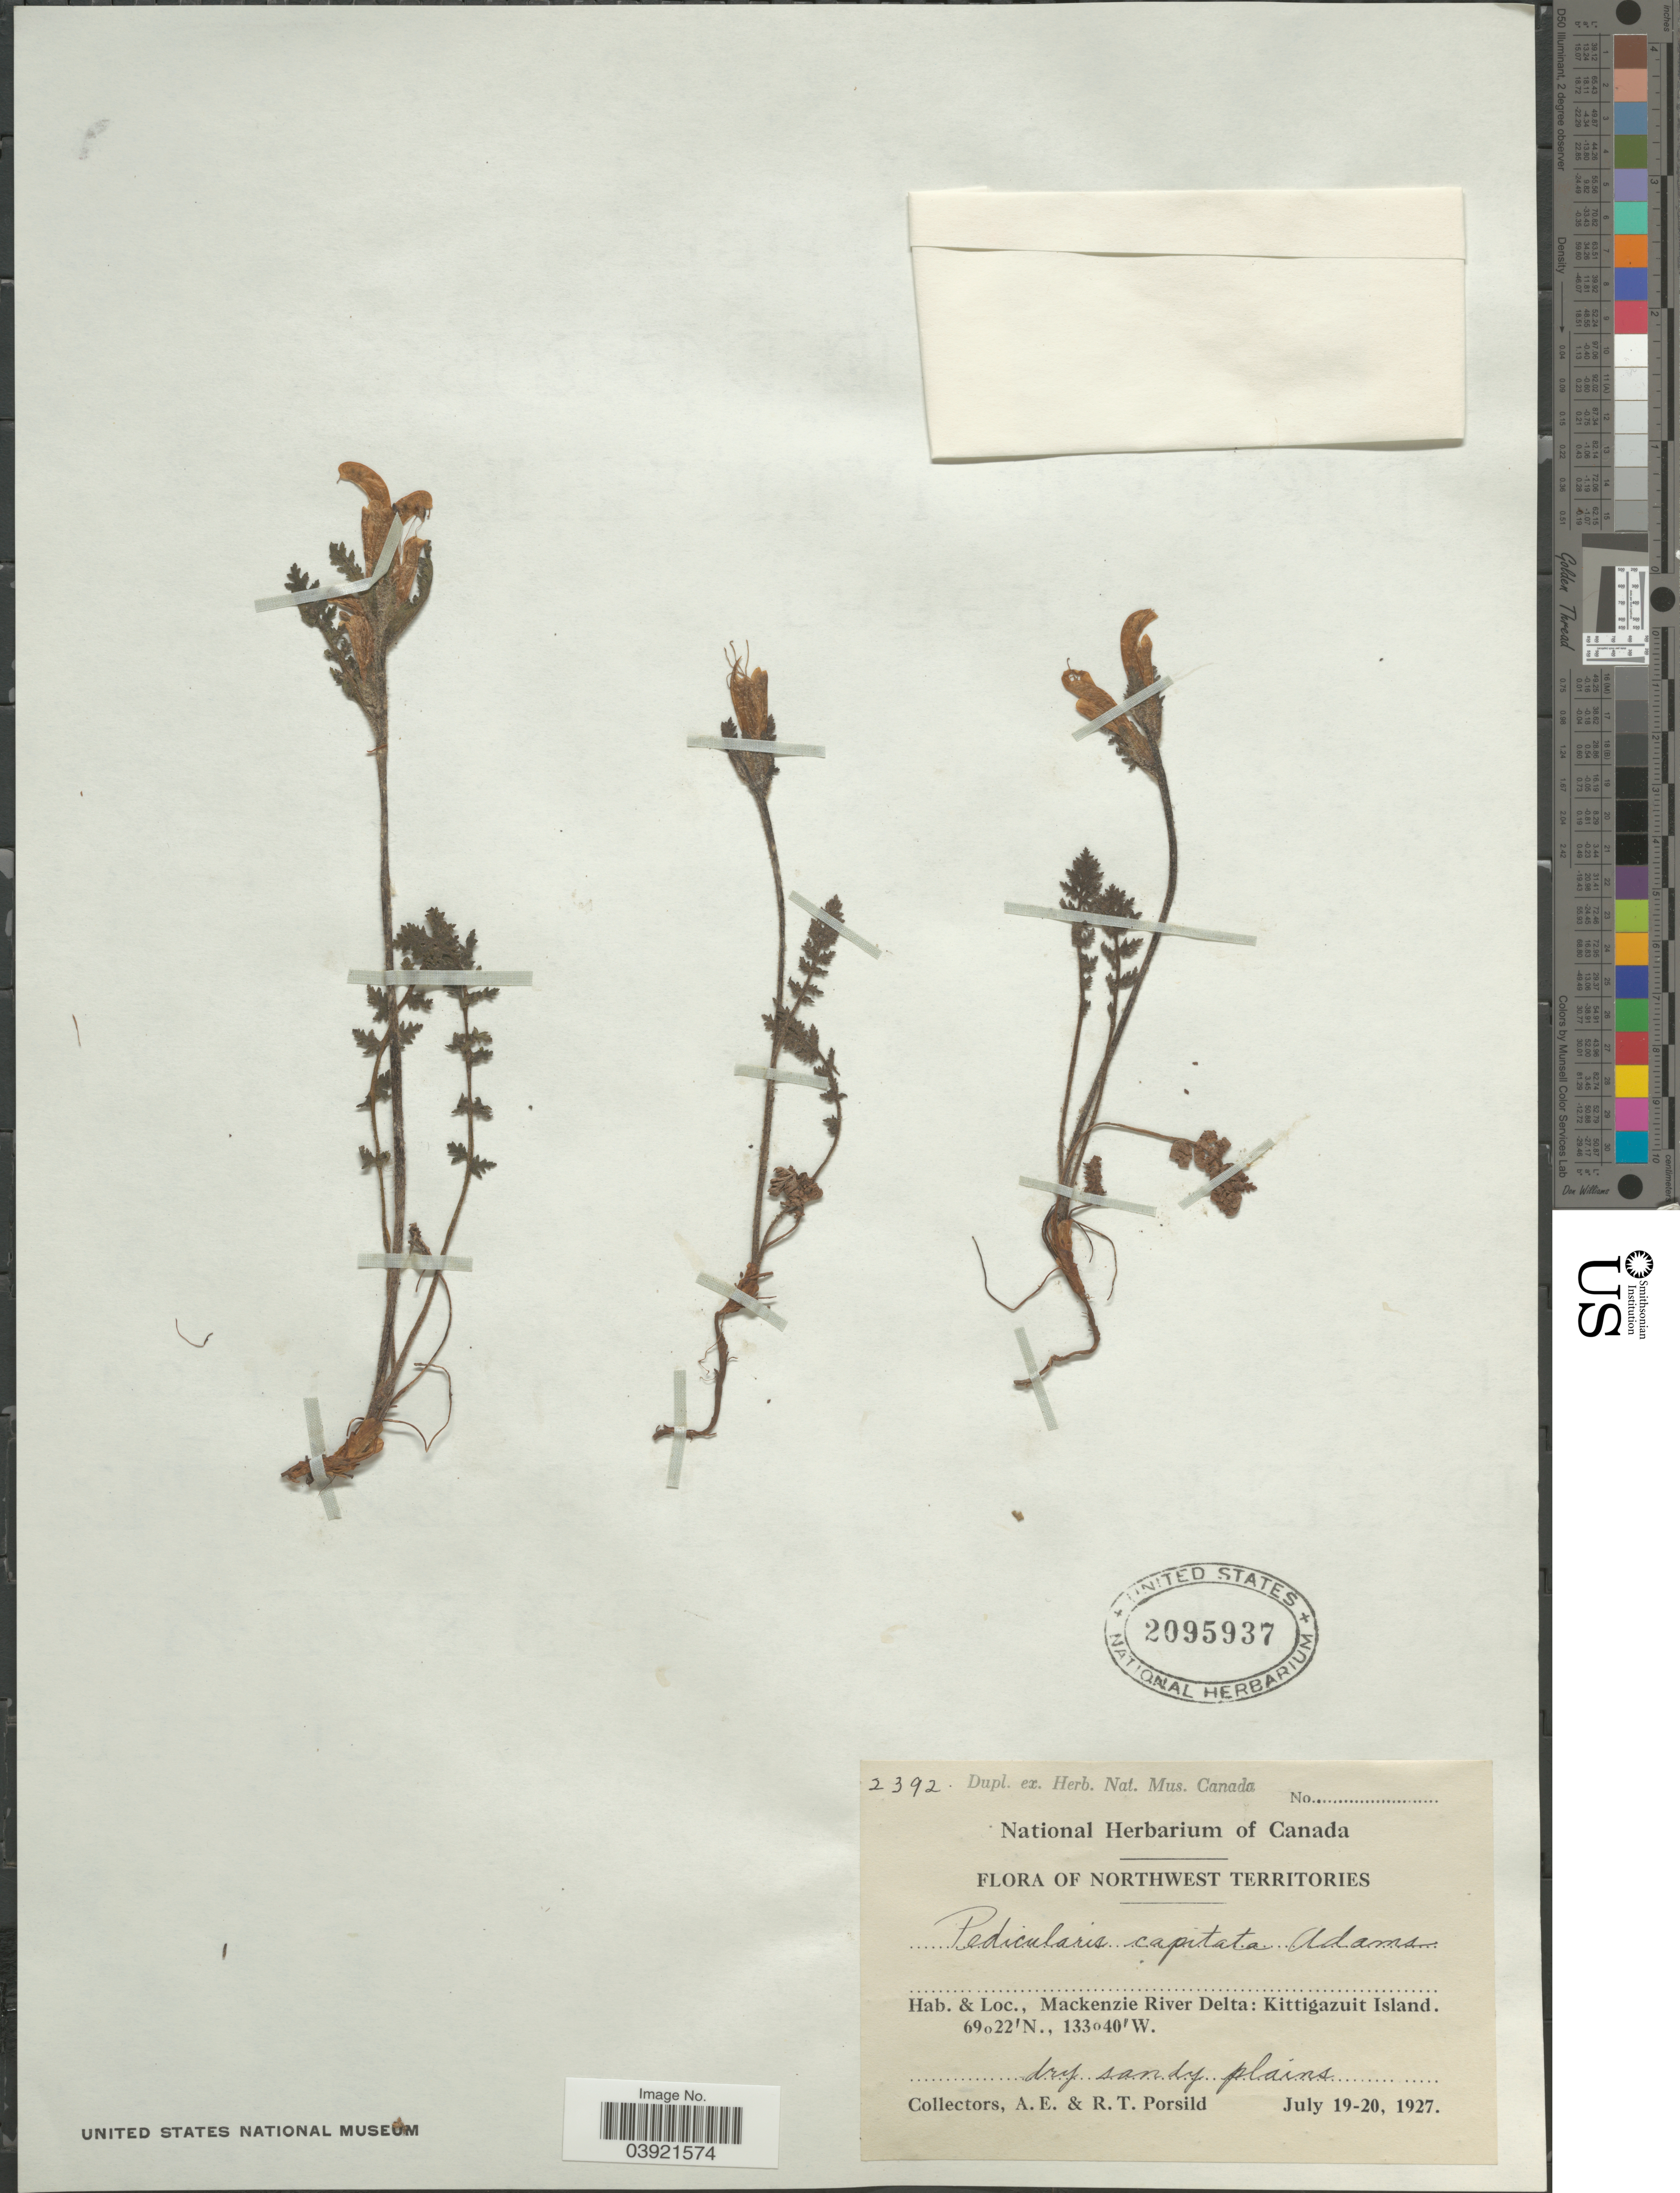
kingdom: Plantae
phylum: Tracheophyta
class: Magnoliopsida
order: Lamiales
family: Orobanchaceae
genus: Pedicularis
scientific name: Pedicularis capitata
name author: Adams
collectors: A. E. Porsild & R. T. Porsild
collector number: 2392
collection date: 1927-07-19/1927-07-20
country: Canada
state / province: Northwest Territories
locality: Mackenzie River Delta: Kittigazuit Island.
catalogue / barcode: US 25095937